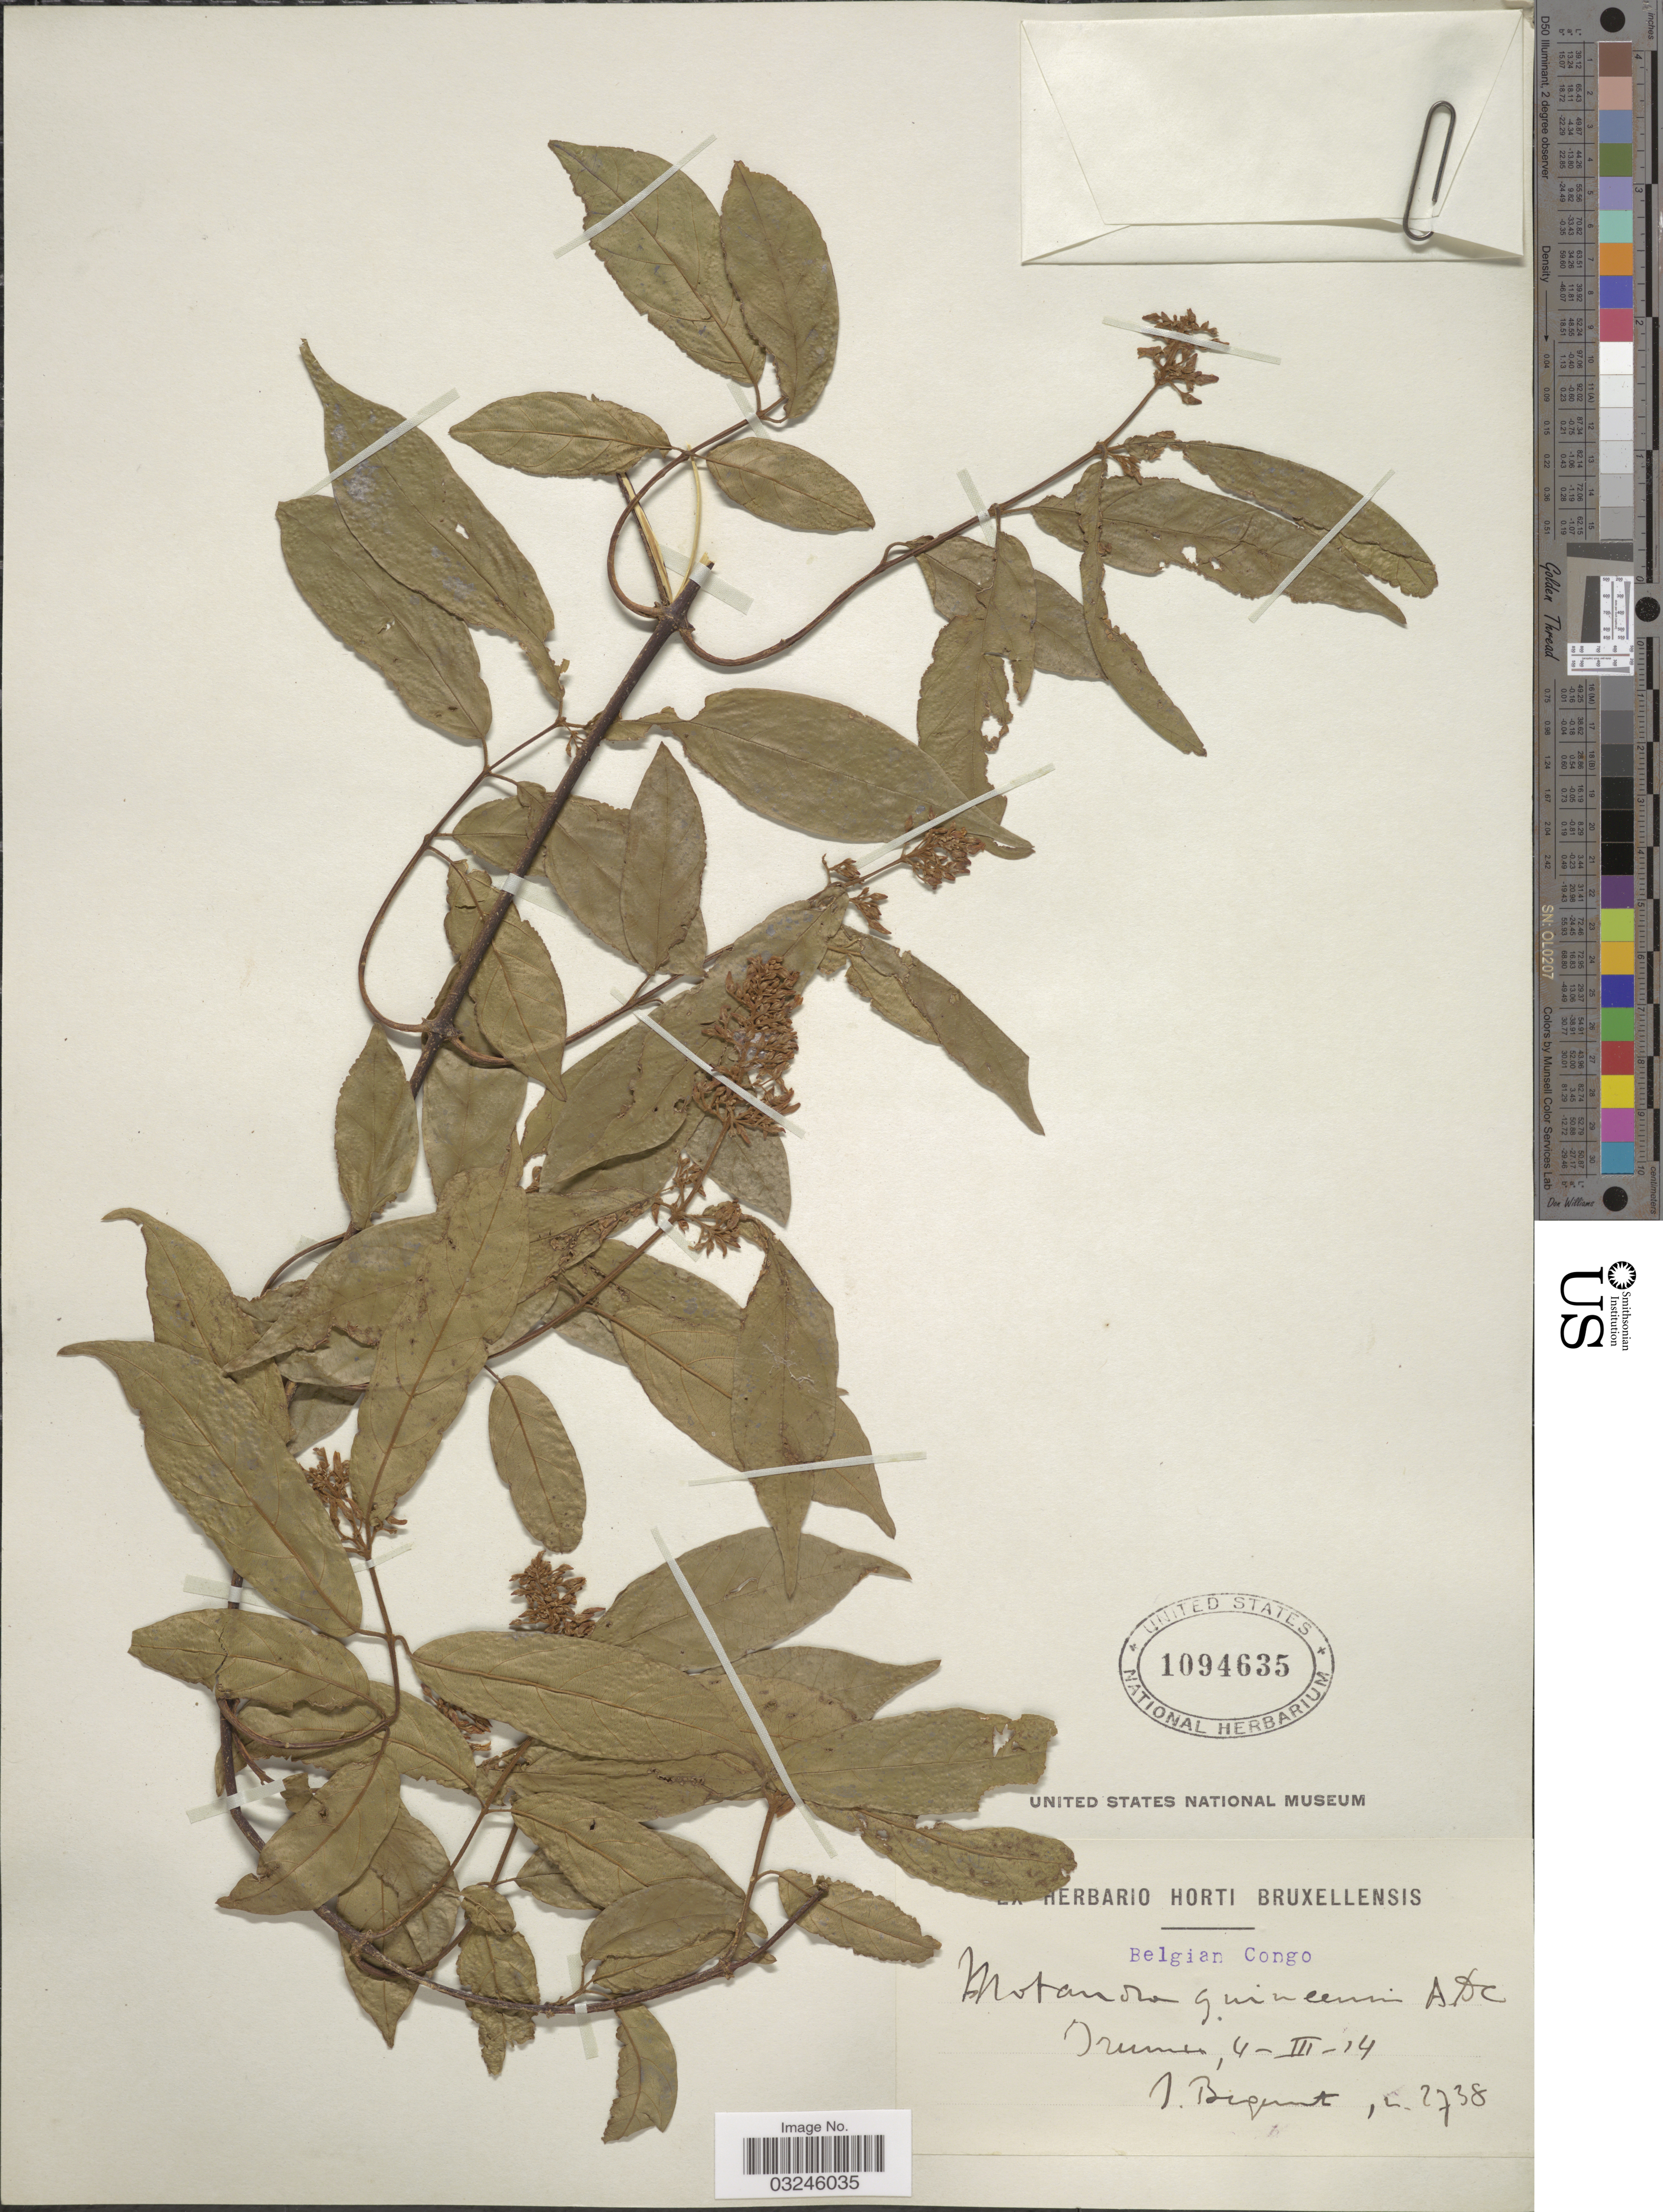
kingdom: Plantae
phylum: Tracheophyta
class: Magnoliopsida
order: Gentianales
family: Apocynaceae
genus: Motandra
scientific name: Motandra guineensis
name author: (Thonn.) A. DC.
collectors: J. Bequaert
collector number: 2738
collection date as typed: Transcribed d/m/y: 4/3/14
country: Congo, Democratic Republic of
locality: Belgian Congo. Irumu.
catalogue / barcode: US 1094635